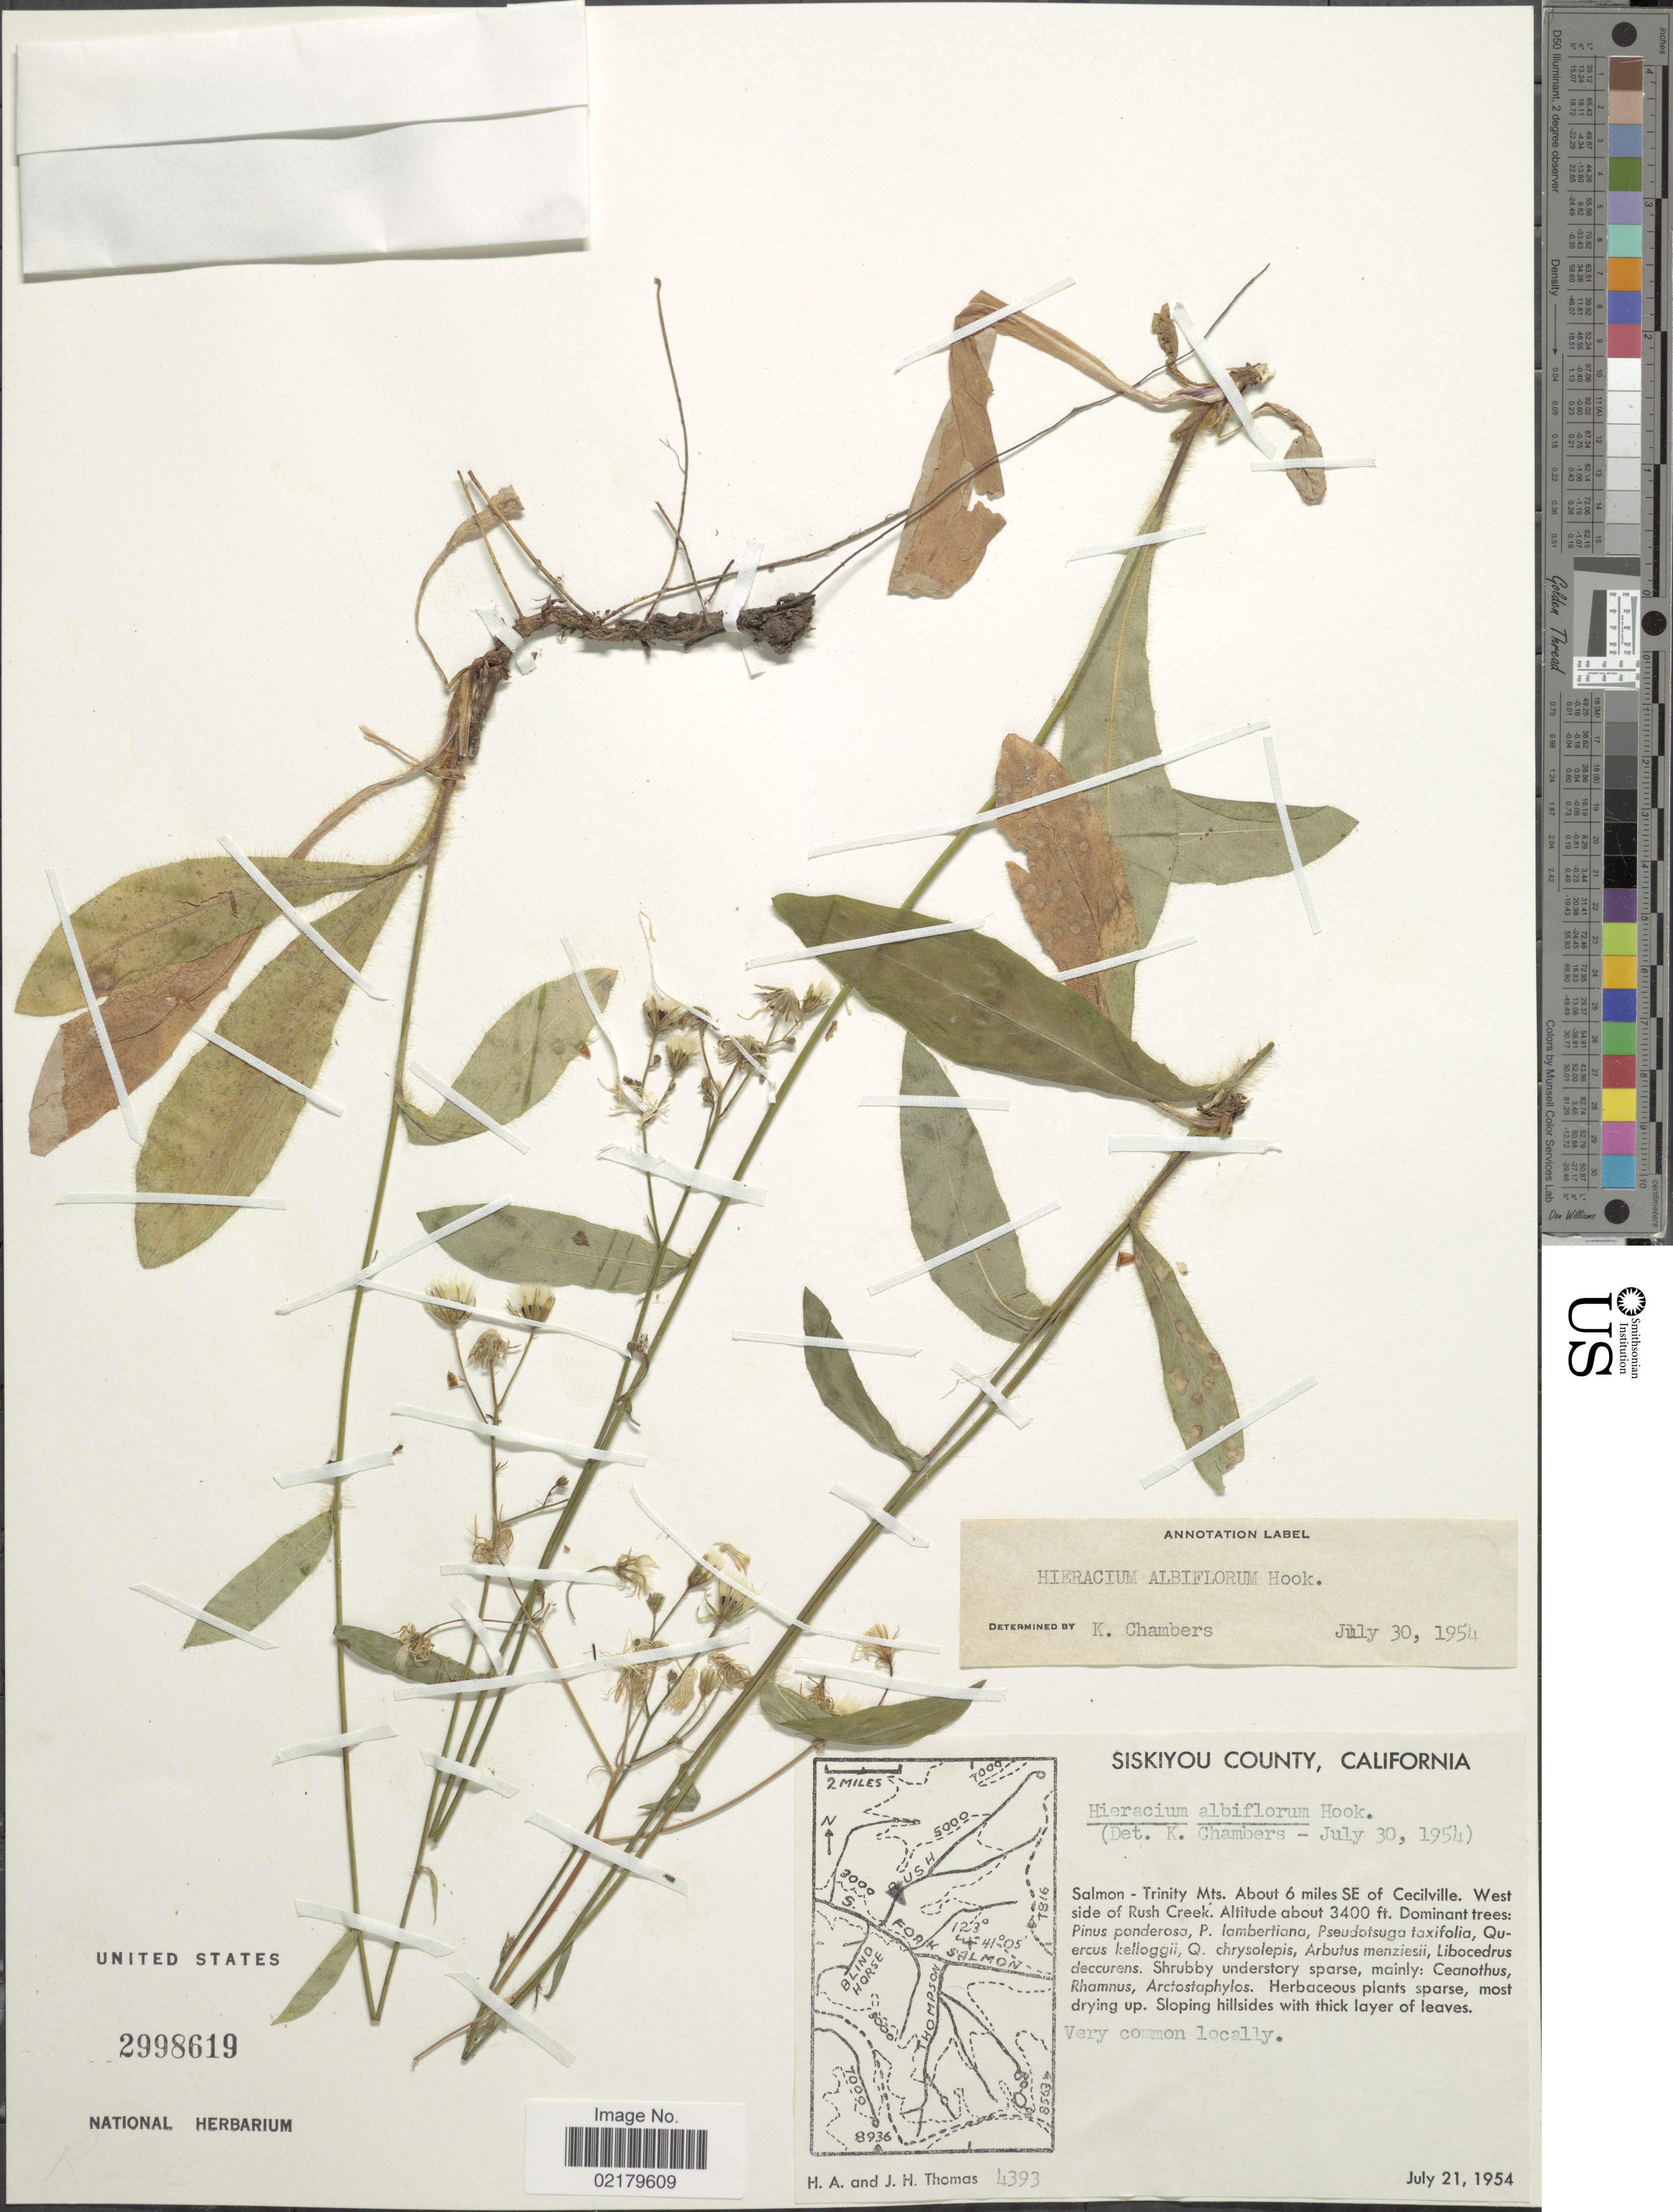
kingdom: Plantae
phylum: Tracheophyta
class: Magnoliopsida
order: Asterales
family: Asteraceae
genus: Hieracium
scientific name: Hieracium albiflorum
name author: Hook.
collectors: H. Thomas & J. H. Thomas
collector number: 4393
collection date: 1954-07-21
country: United States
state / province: California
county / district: Siskiyou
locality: Siskiyou County, Salmon - Trinity Mts. About 6 SE of Cecilville. West side of Rush Creek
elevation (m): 1036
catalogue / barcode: US 2998619